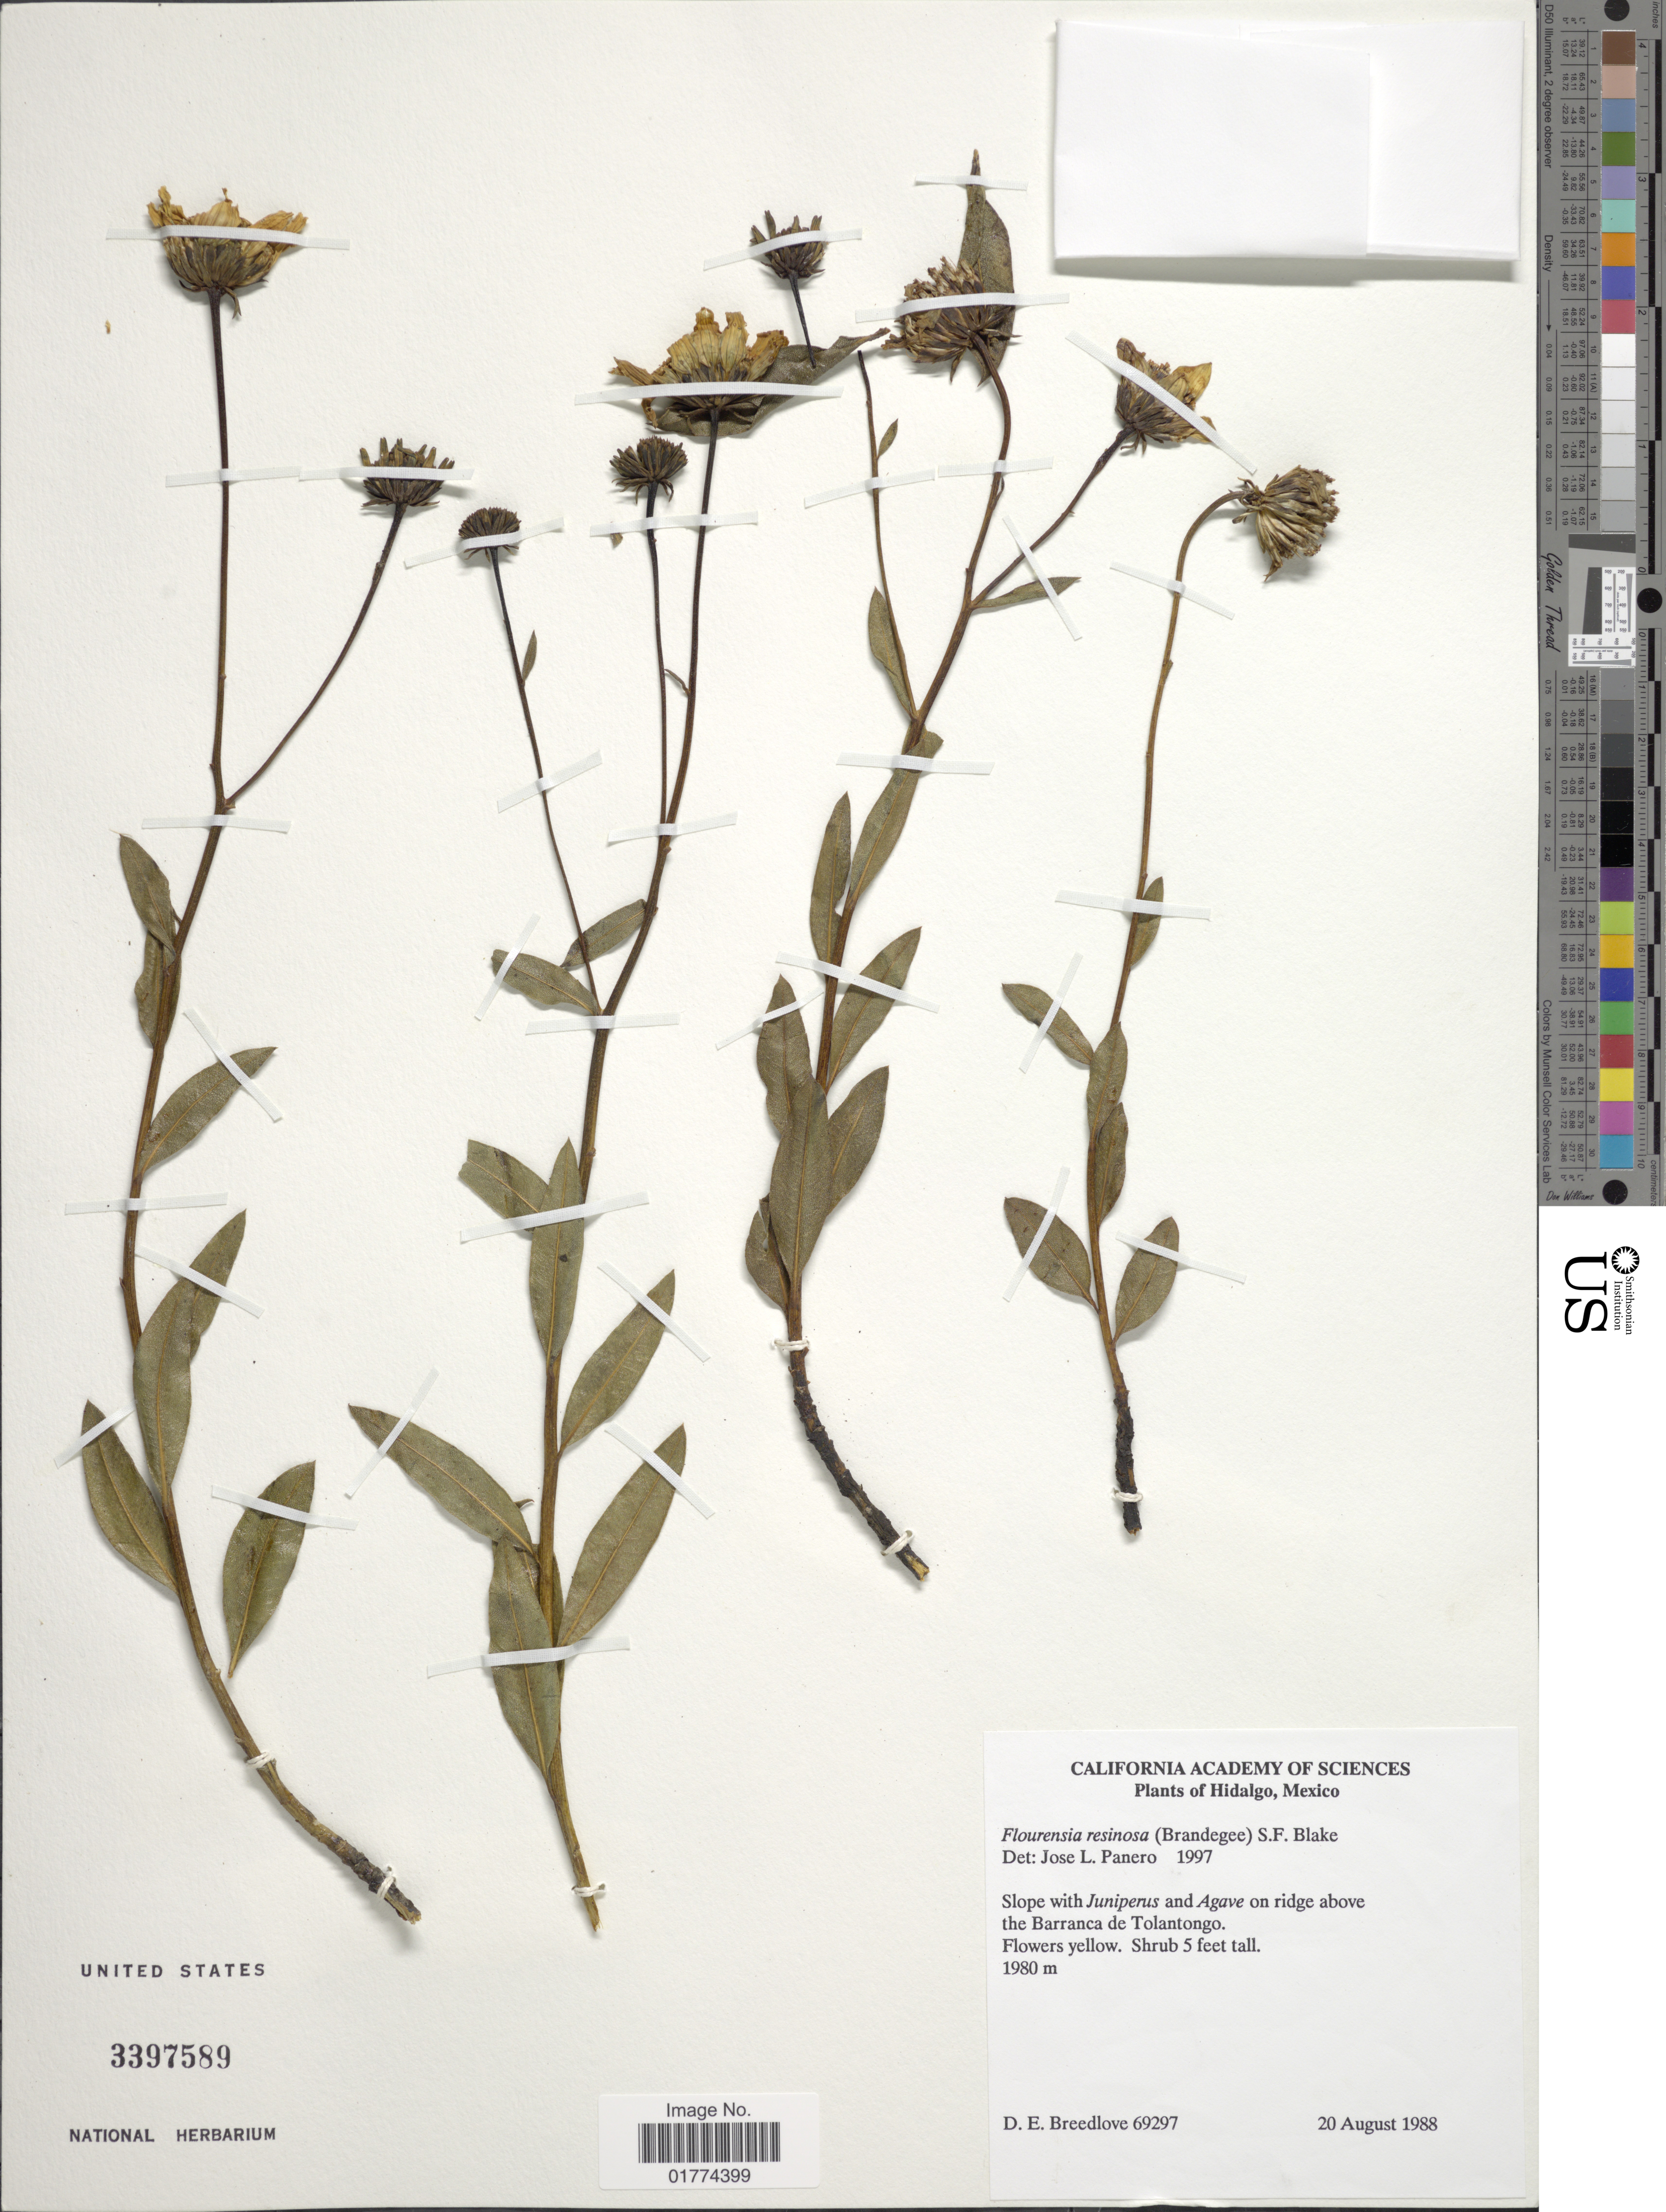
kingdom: Plantae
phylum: Tracheophyta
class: Magnoliopsida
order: Asterales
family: Asteraceae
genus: Flourensia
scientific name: Flourensia resinosa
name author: (Brandegee) S.F. Blake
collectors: D. E. Breedlove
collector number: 69297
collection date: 1988-08-20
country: Mexico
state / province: Hidalgo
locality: Slope with Juniperus and Agave on ridge above the Barranca de Tolantongo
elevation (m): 1980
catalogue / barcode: US 3397589